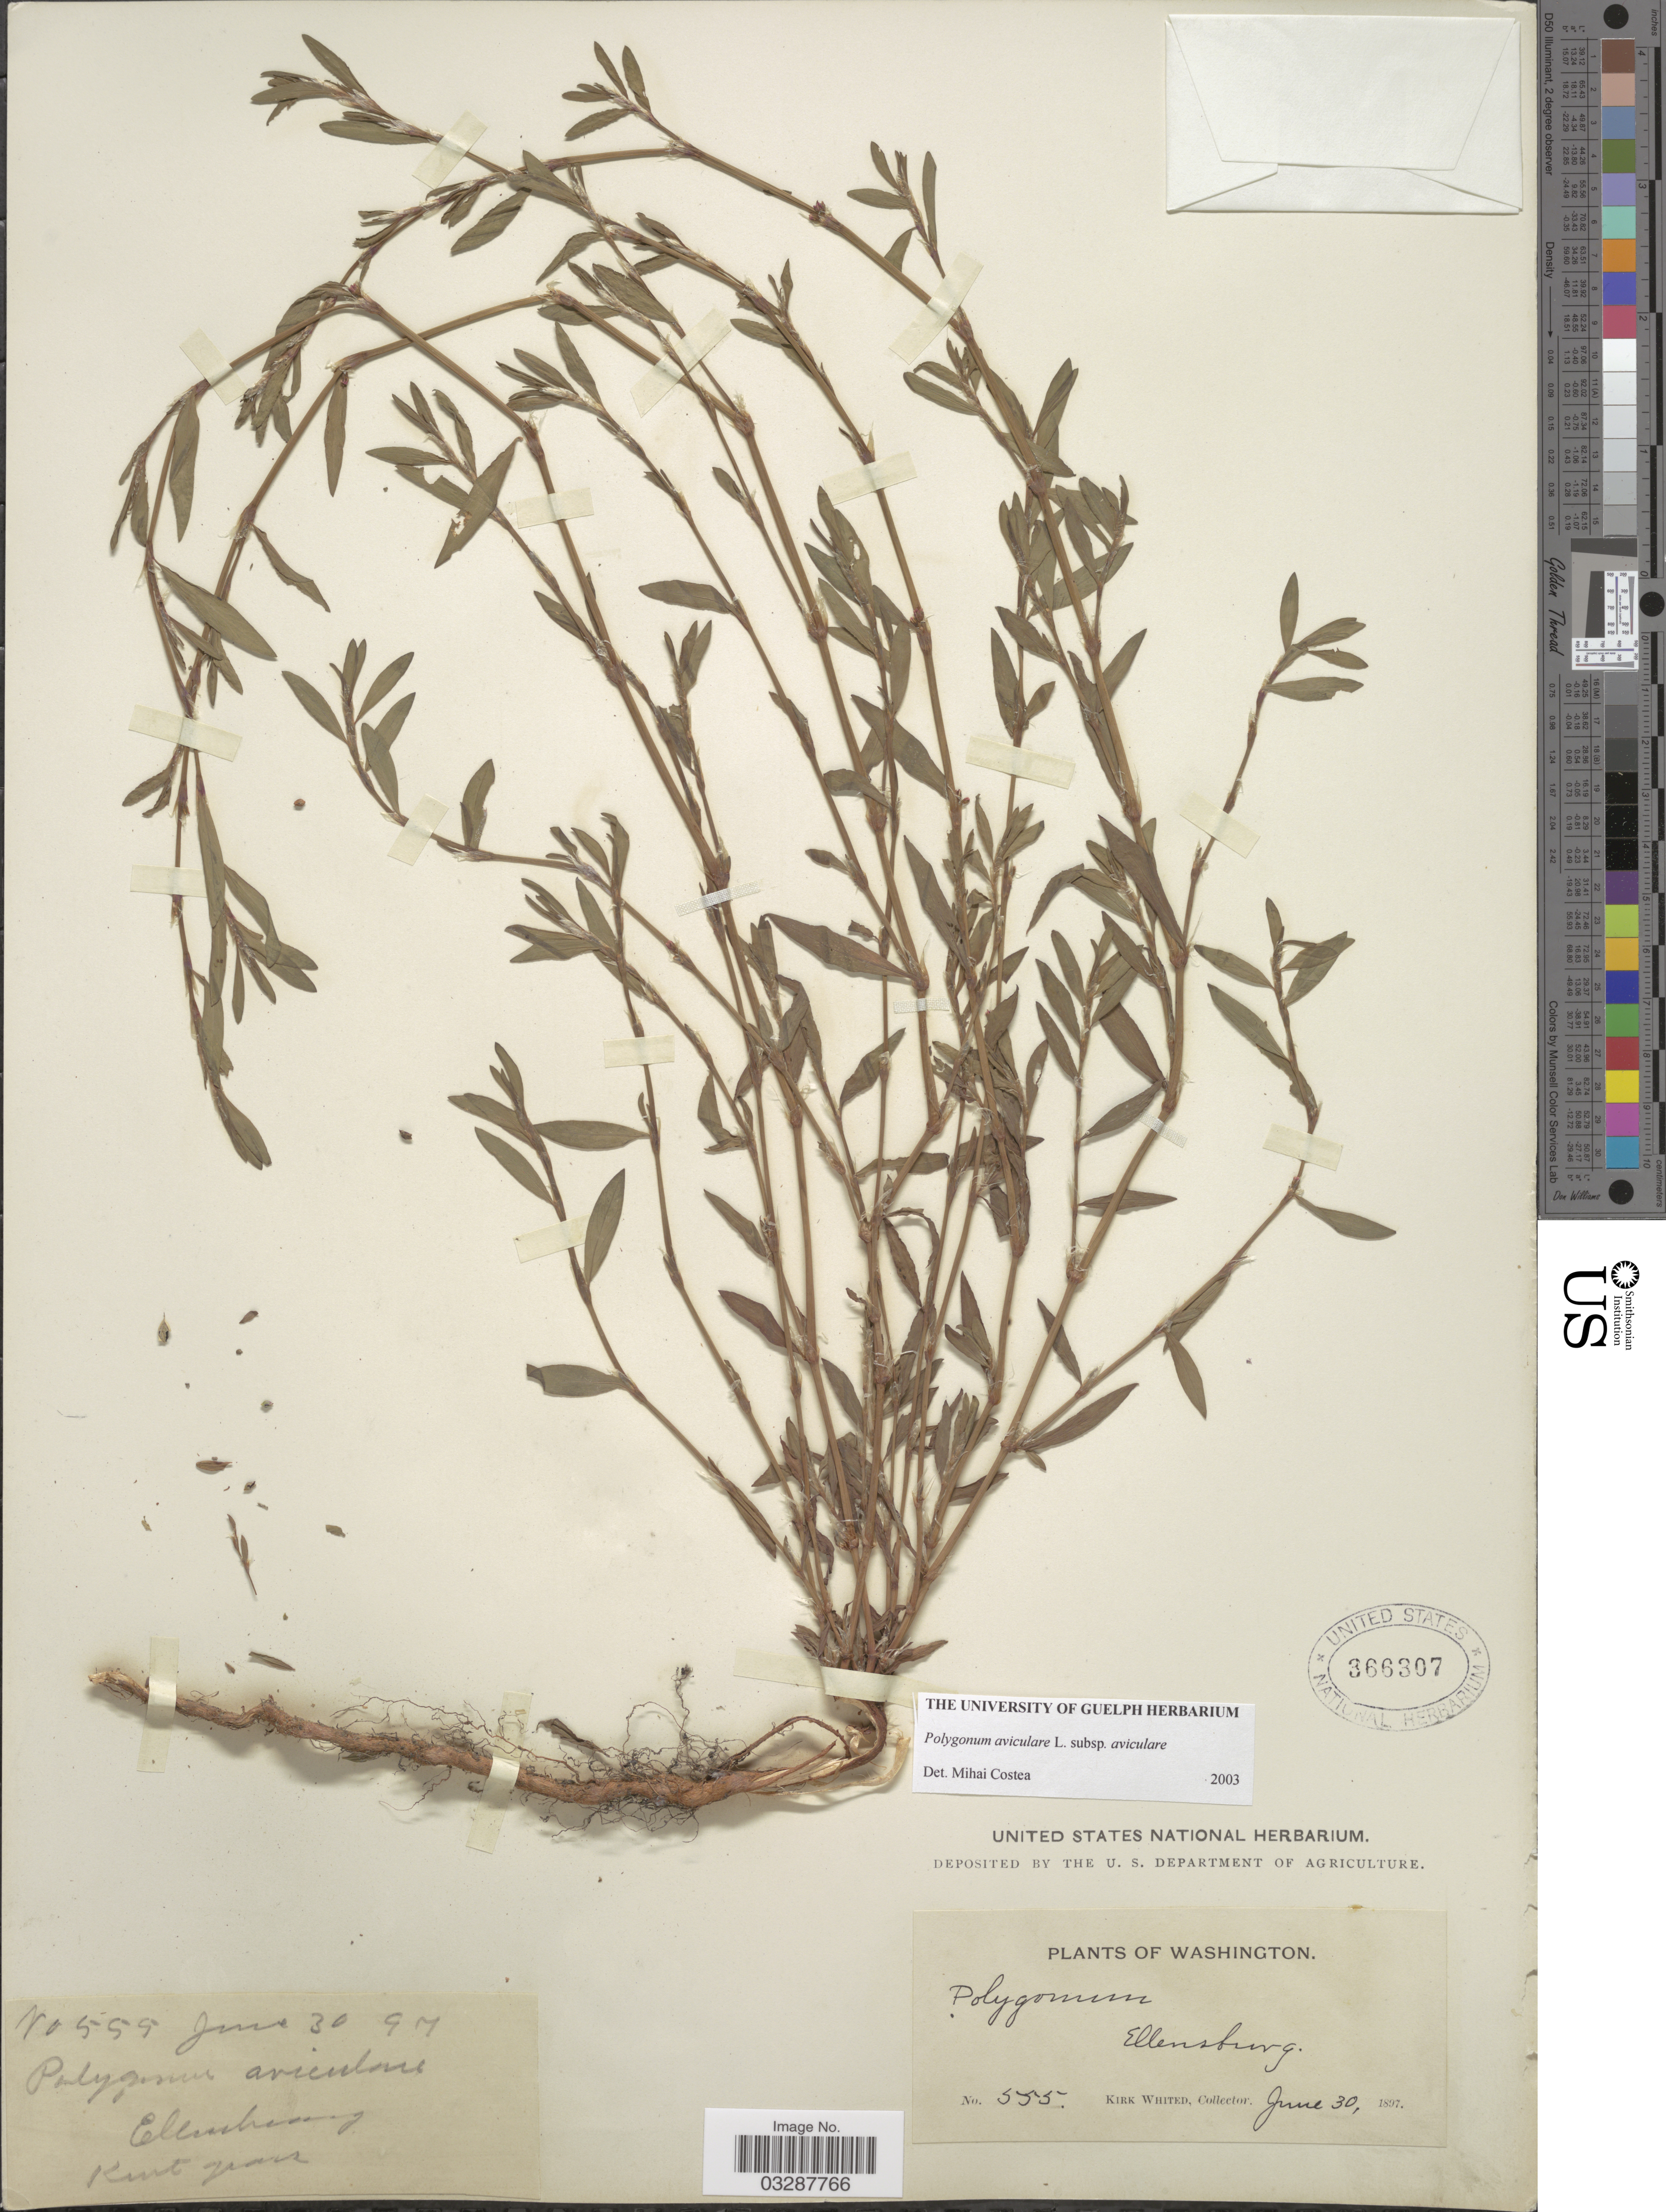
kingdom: Plantae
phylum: Tracheophyta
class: Magnoliopsida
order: Caryophyllales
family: Polygonaceae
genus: Polygonum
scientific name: Polygonum aviculare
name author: L.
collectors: K. Whited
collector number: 555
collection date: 1897-06-30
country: United States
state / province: Washington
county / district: Kittitas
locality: Ellensburg.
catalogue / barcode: US 366307